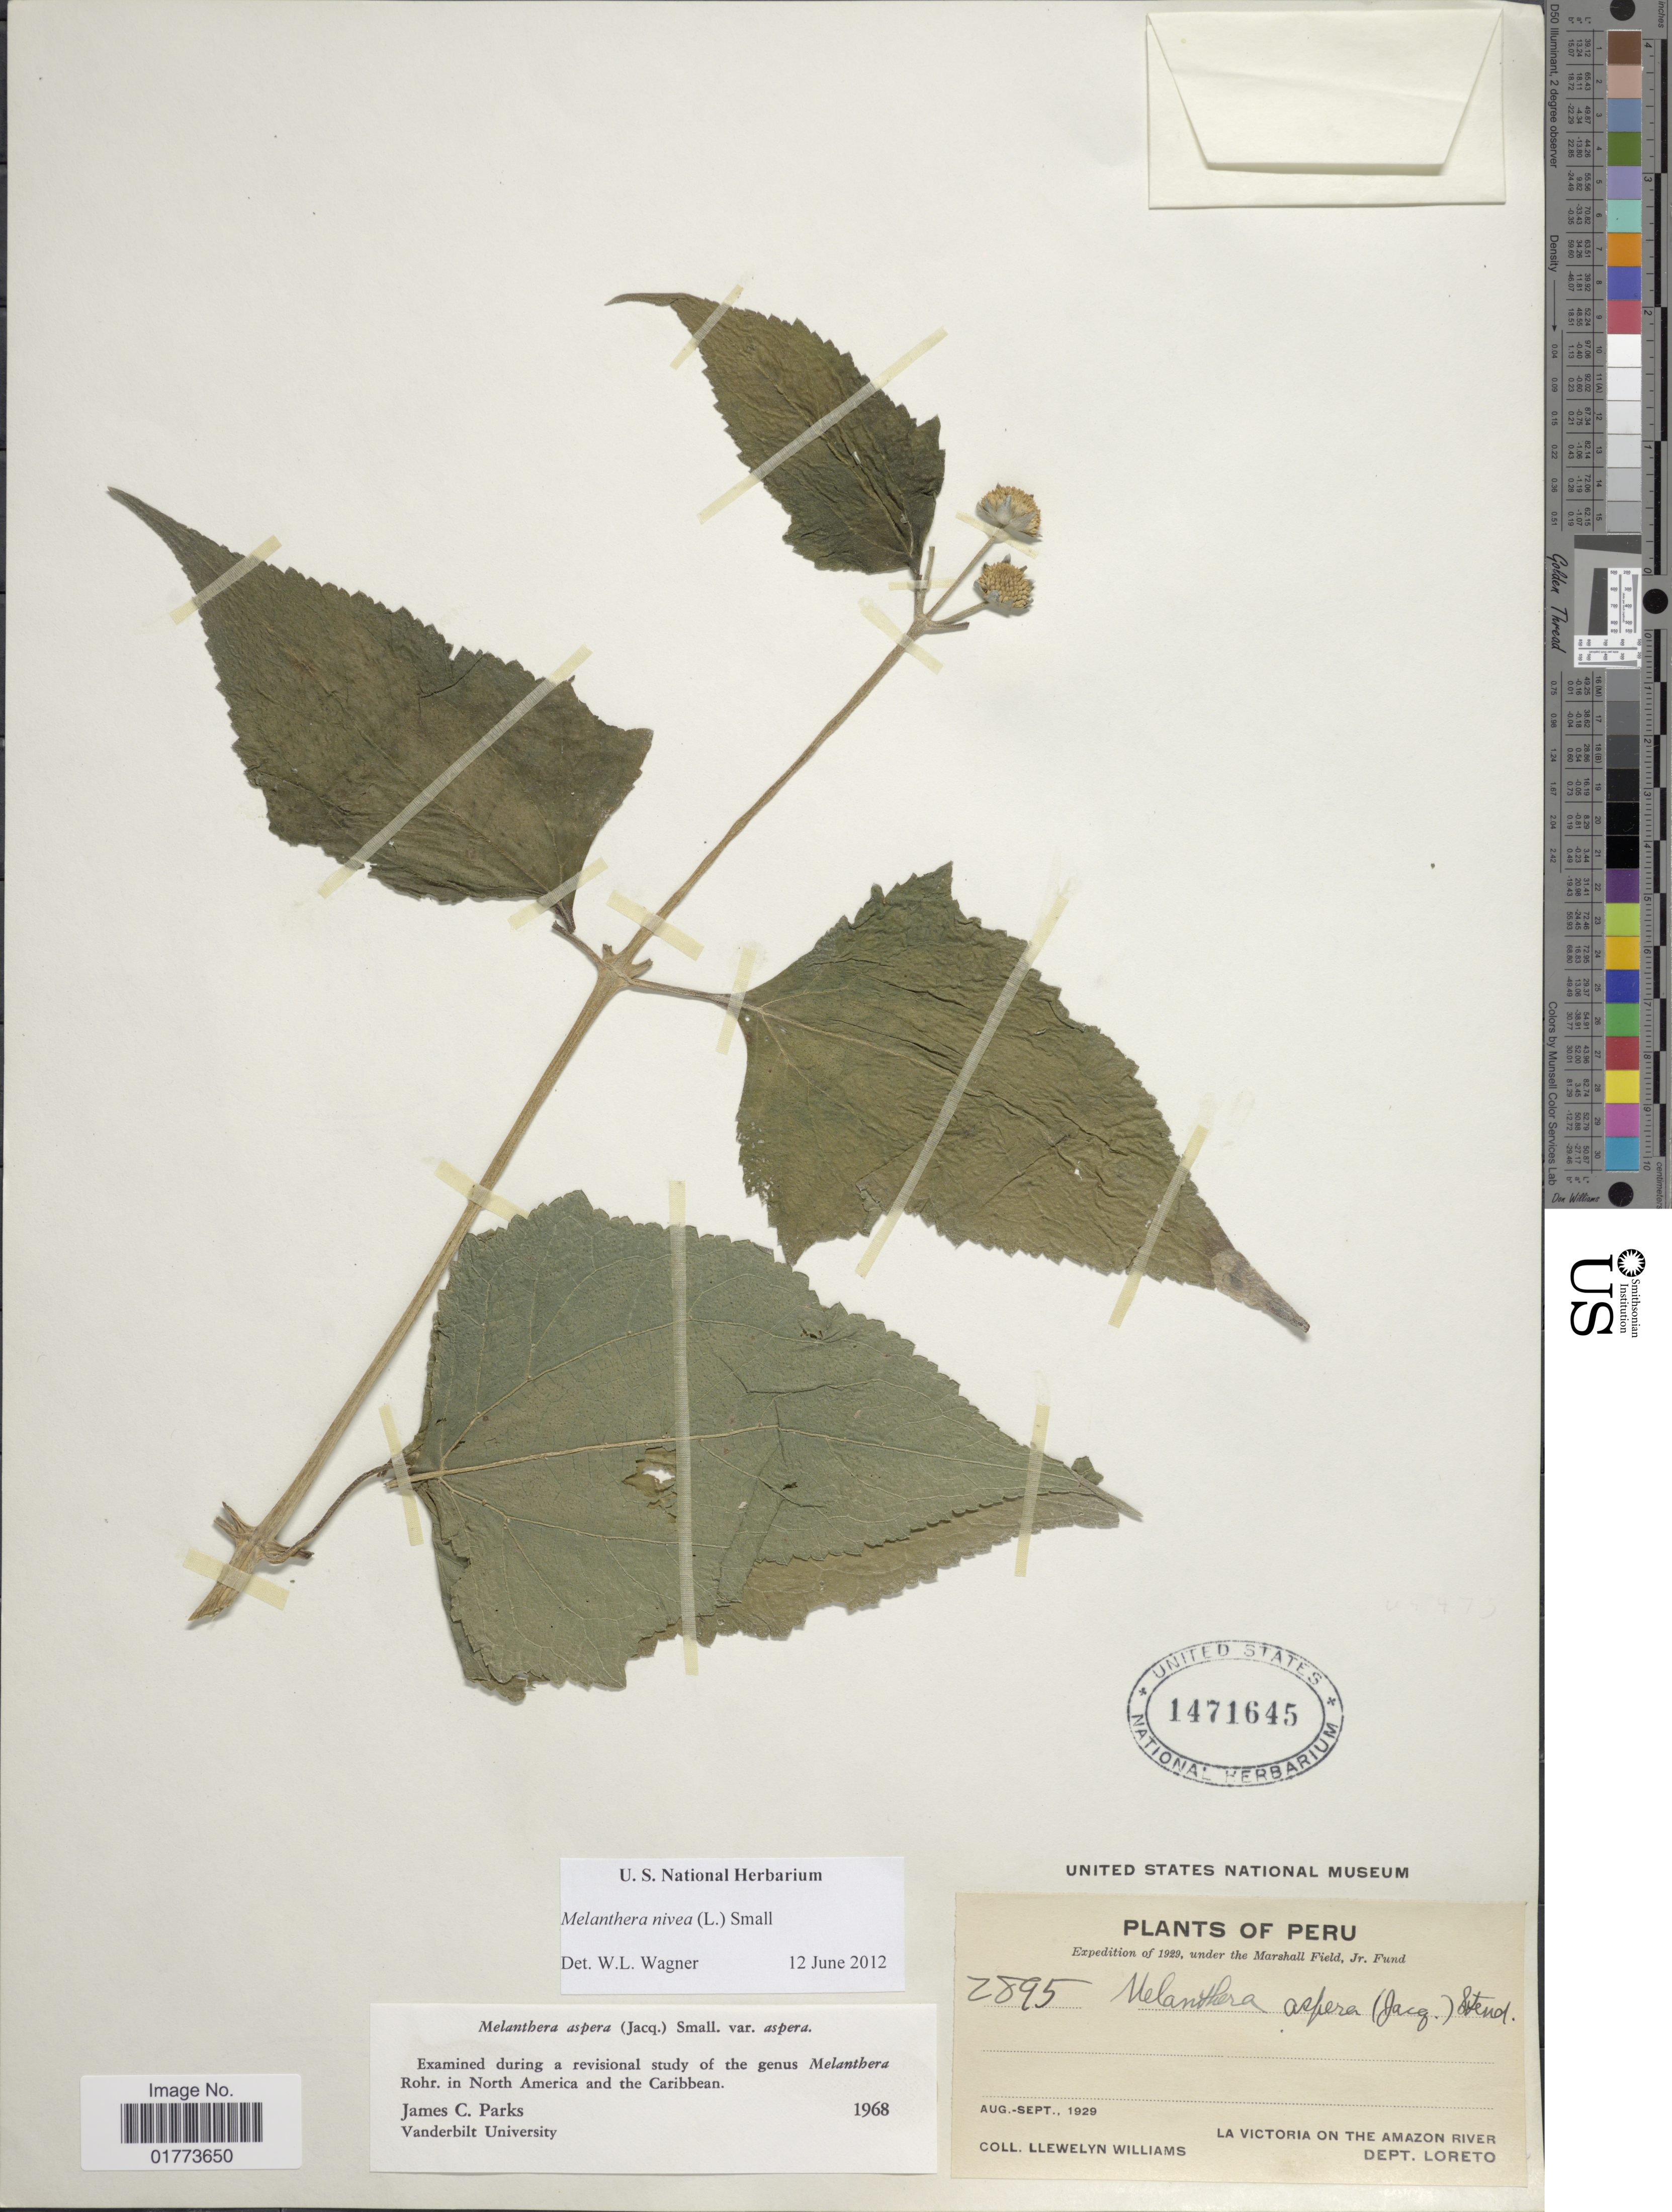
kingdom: Plantae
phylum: Tracheophyta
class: Magnoliopsida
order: Asterales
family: Asteraceae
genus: Melanthera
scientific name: Melanthera nivea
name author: (L.) Small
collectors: Ll. Williams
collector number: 2895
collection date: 1929-08/1929-09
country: Peru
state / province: Loreto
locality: La Victoria on the Amazon River. Dept. Loreto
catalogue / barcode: US 1471645